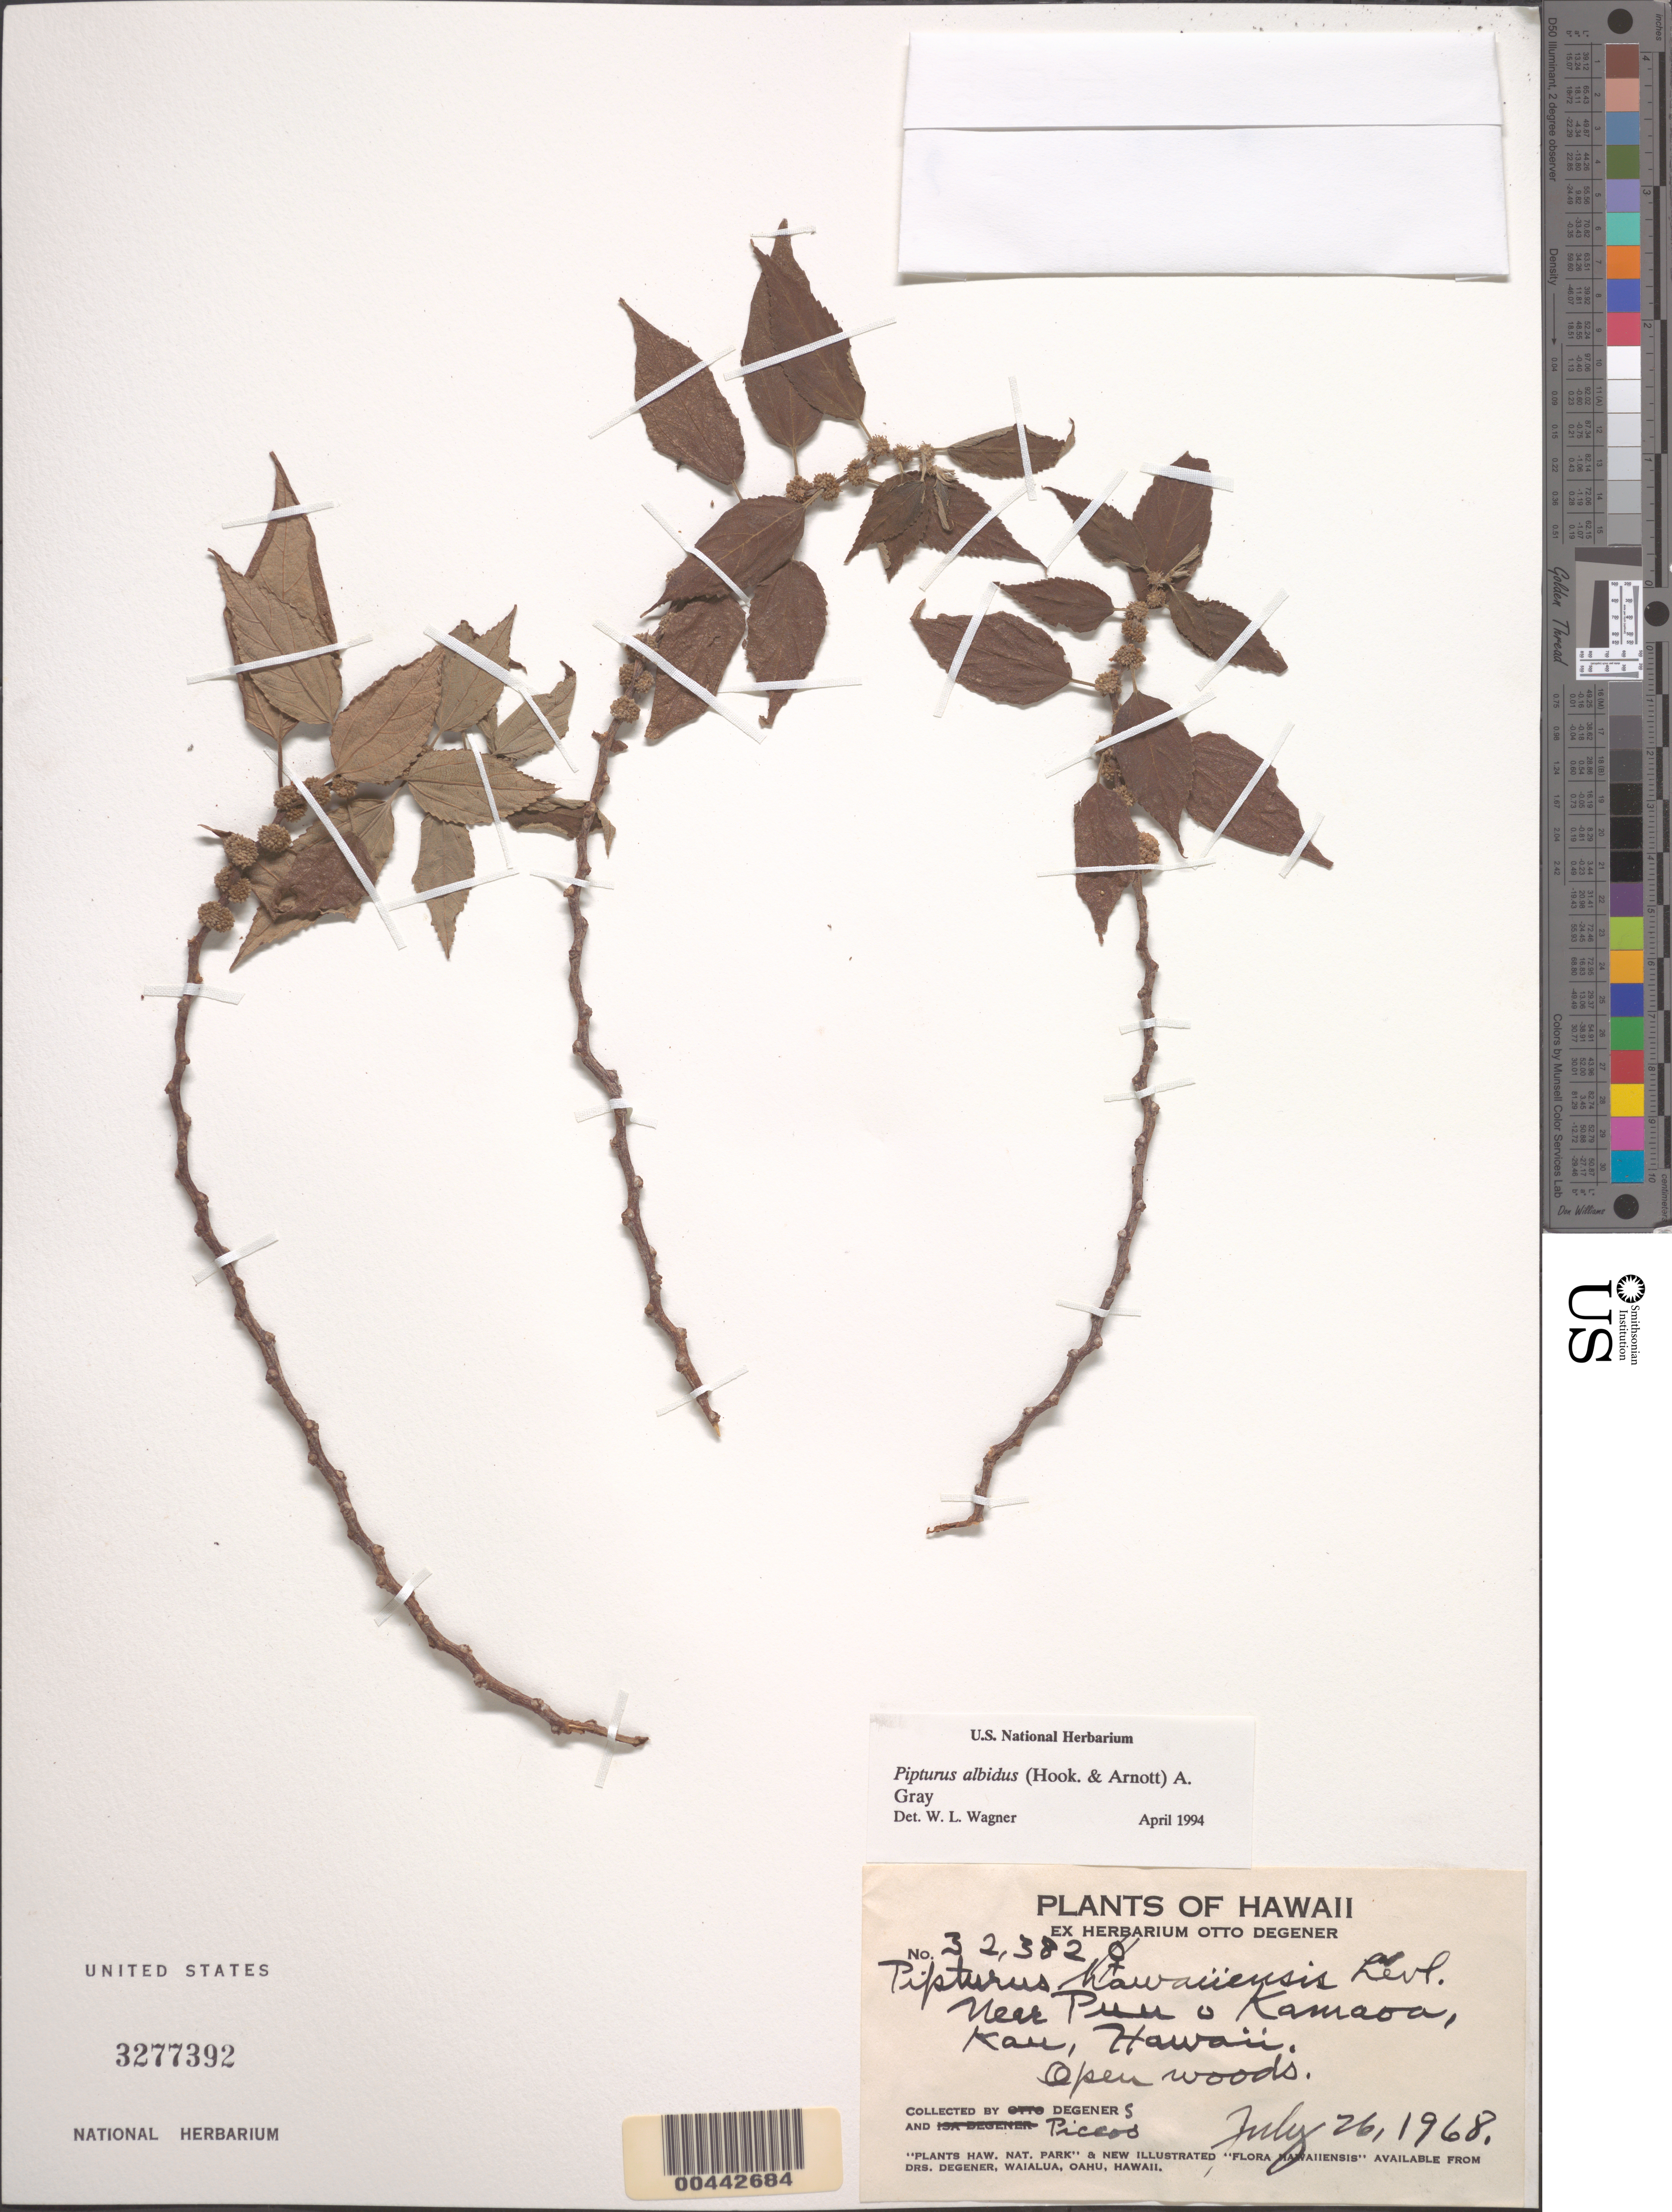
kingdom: Plantae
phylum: Tracheophyta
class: Magnoliopsida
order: Rosales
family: Urticaceae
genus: Pipturus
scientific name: Pipturus albidus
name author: (Hook. & Arn.) A. Gray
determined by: Wagner, W. L., (BOT), Smithsonian Institution - National Museum of Natural History (UNITED STATES)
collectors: O. Degener, O. Degener & Piccos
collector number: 32382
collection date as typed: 26 Jul 1968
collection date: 1968-07-26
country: United States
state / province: Hawaii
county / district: Hawaii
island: Hawaii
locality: Near Puu o Kamaoa, Kau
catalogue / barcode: US 3277392